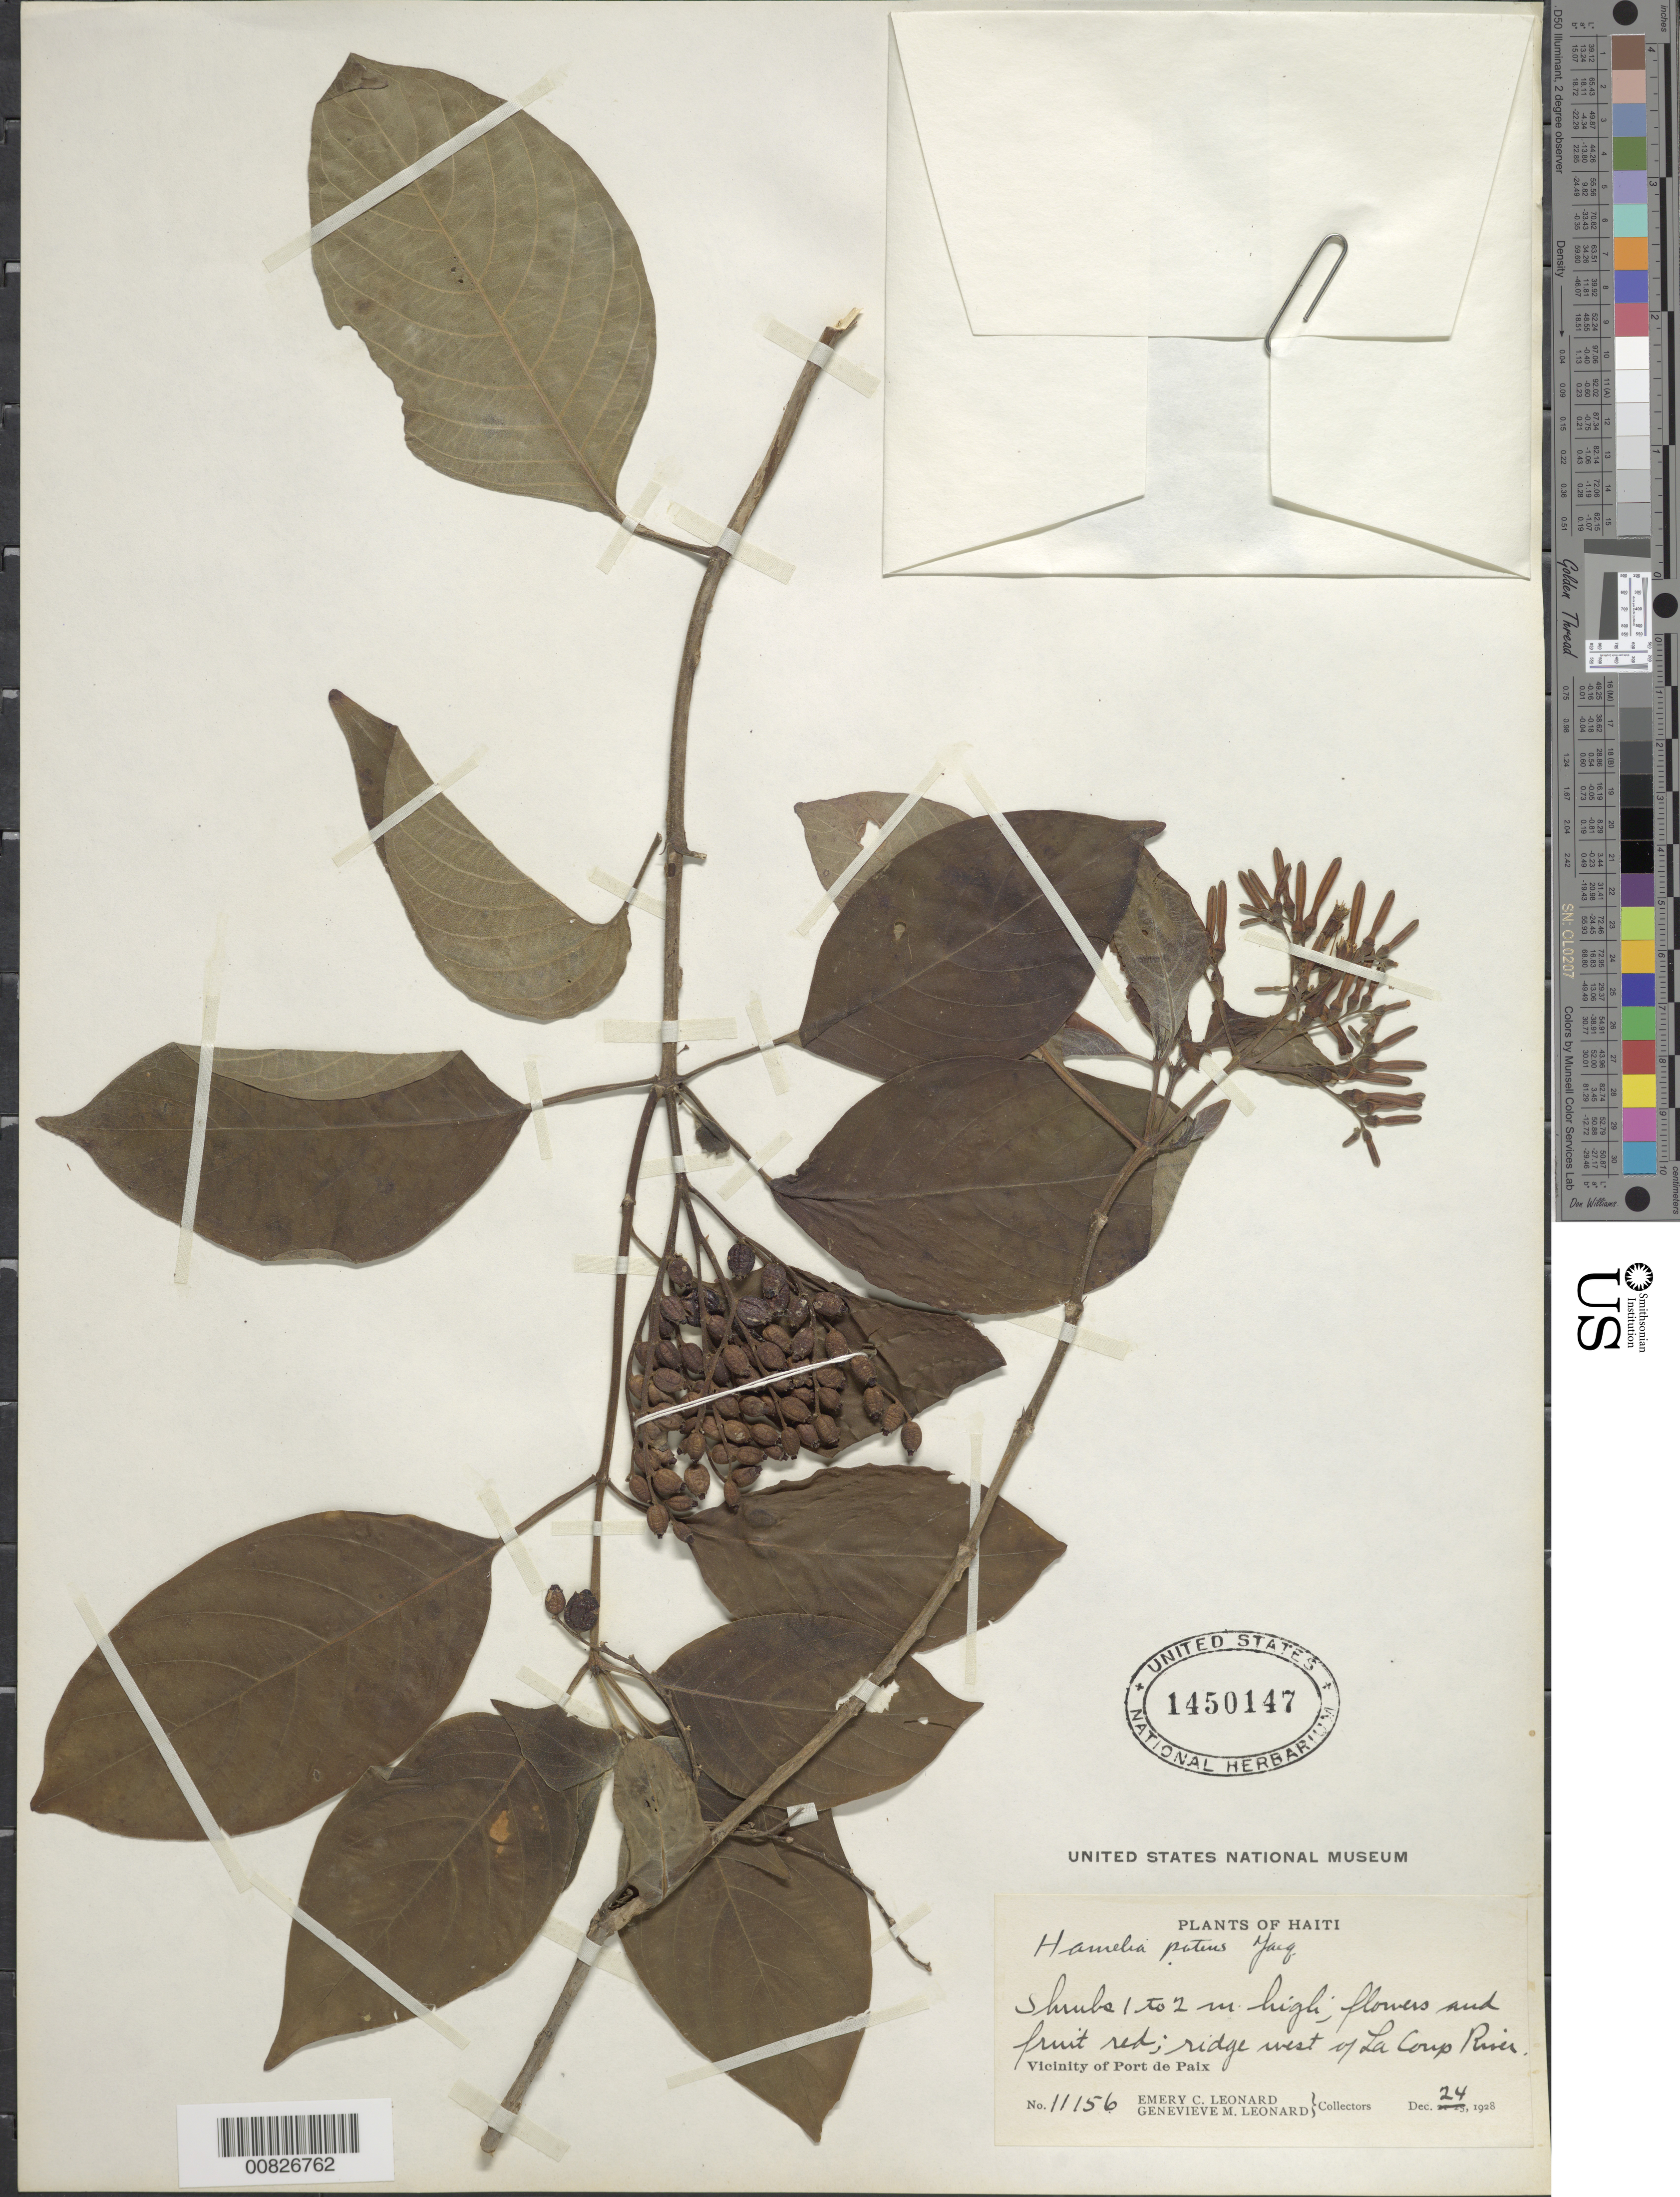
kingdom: Plantae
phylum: Tracheophyta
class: Magnoliopsida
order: Gentianales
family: Rubiaceae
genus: Hamelia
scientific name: Hamelia patens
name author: Jacq.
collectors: E. C. Leonard & G. M. Leonard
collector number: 11156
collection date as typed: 24 Dec 1928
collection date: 1928-12-24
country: Haiti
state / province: Nord-Ouest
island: Hispaniola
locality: Vicinity of Port de Paix, ridge W of La Coup River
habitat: On ridge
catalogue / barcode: US 1450147